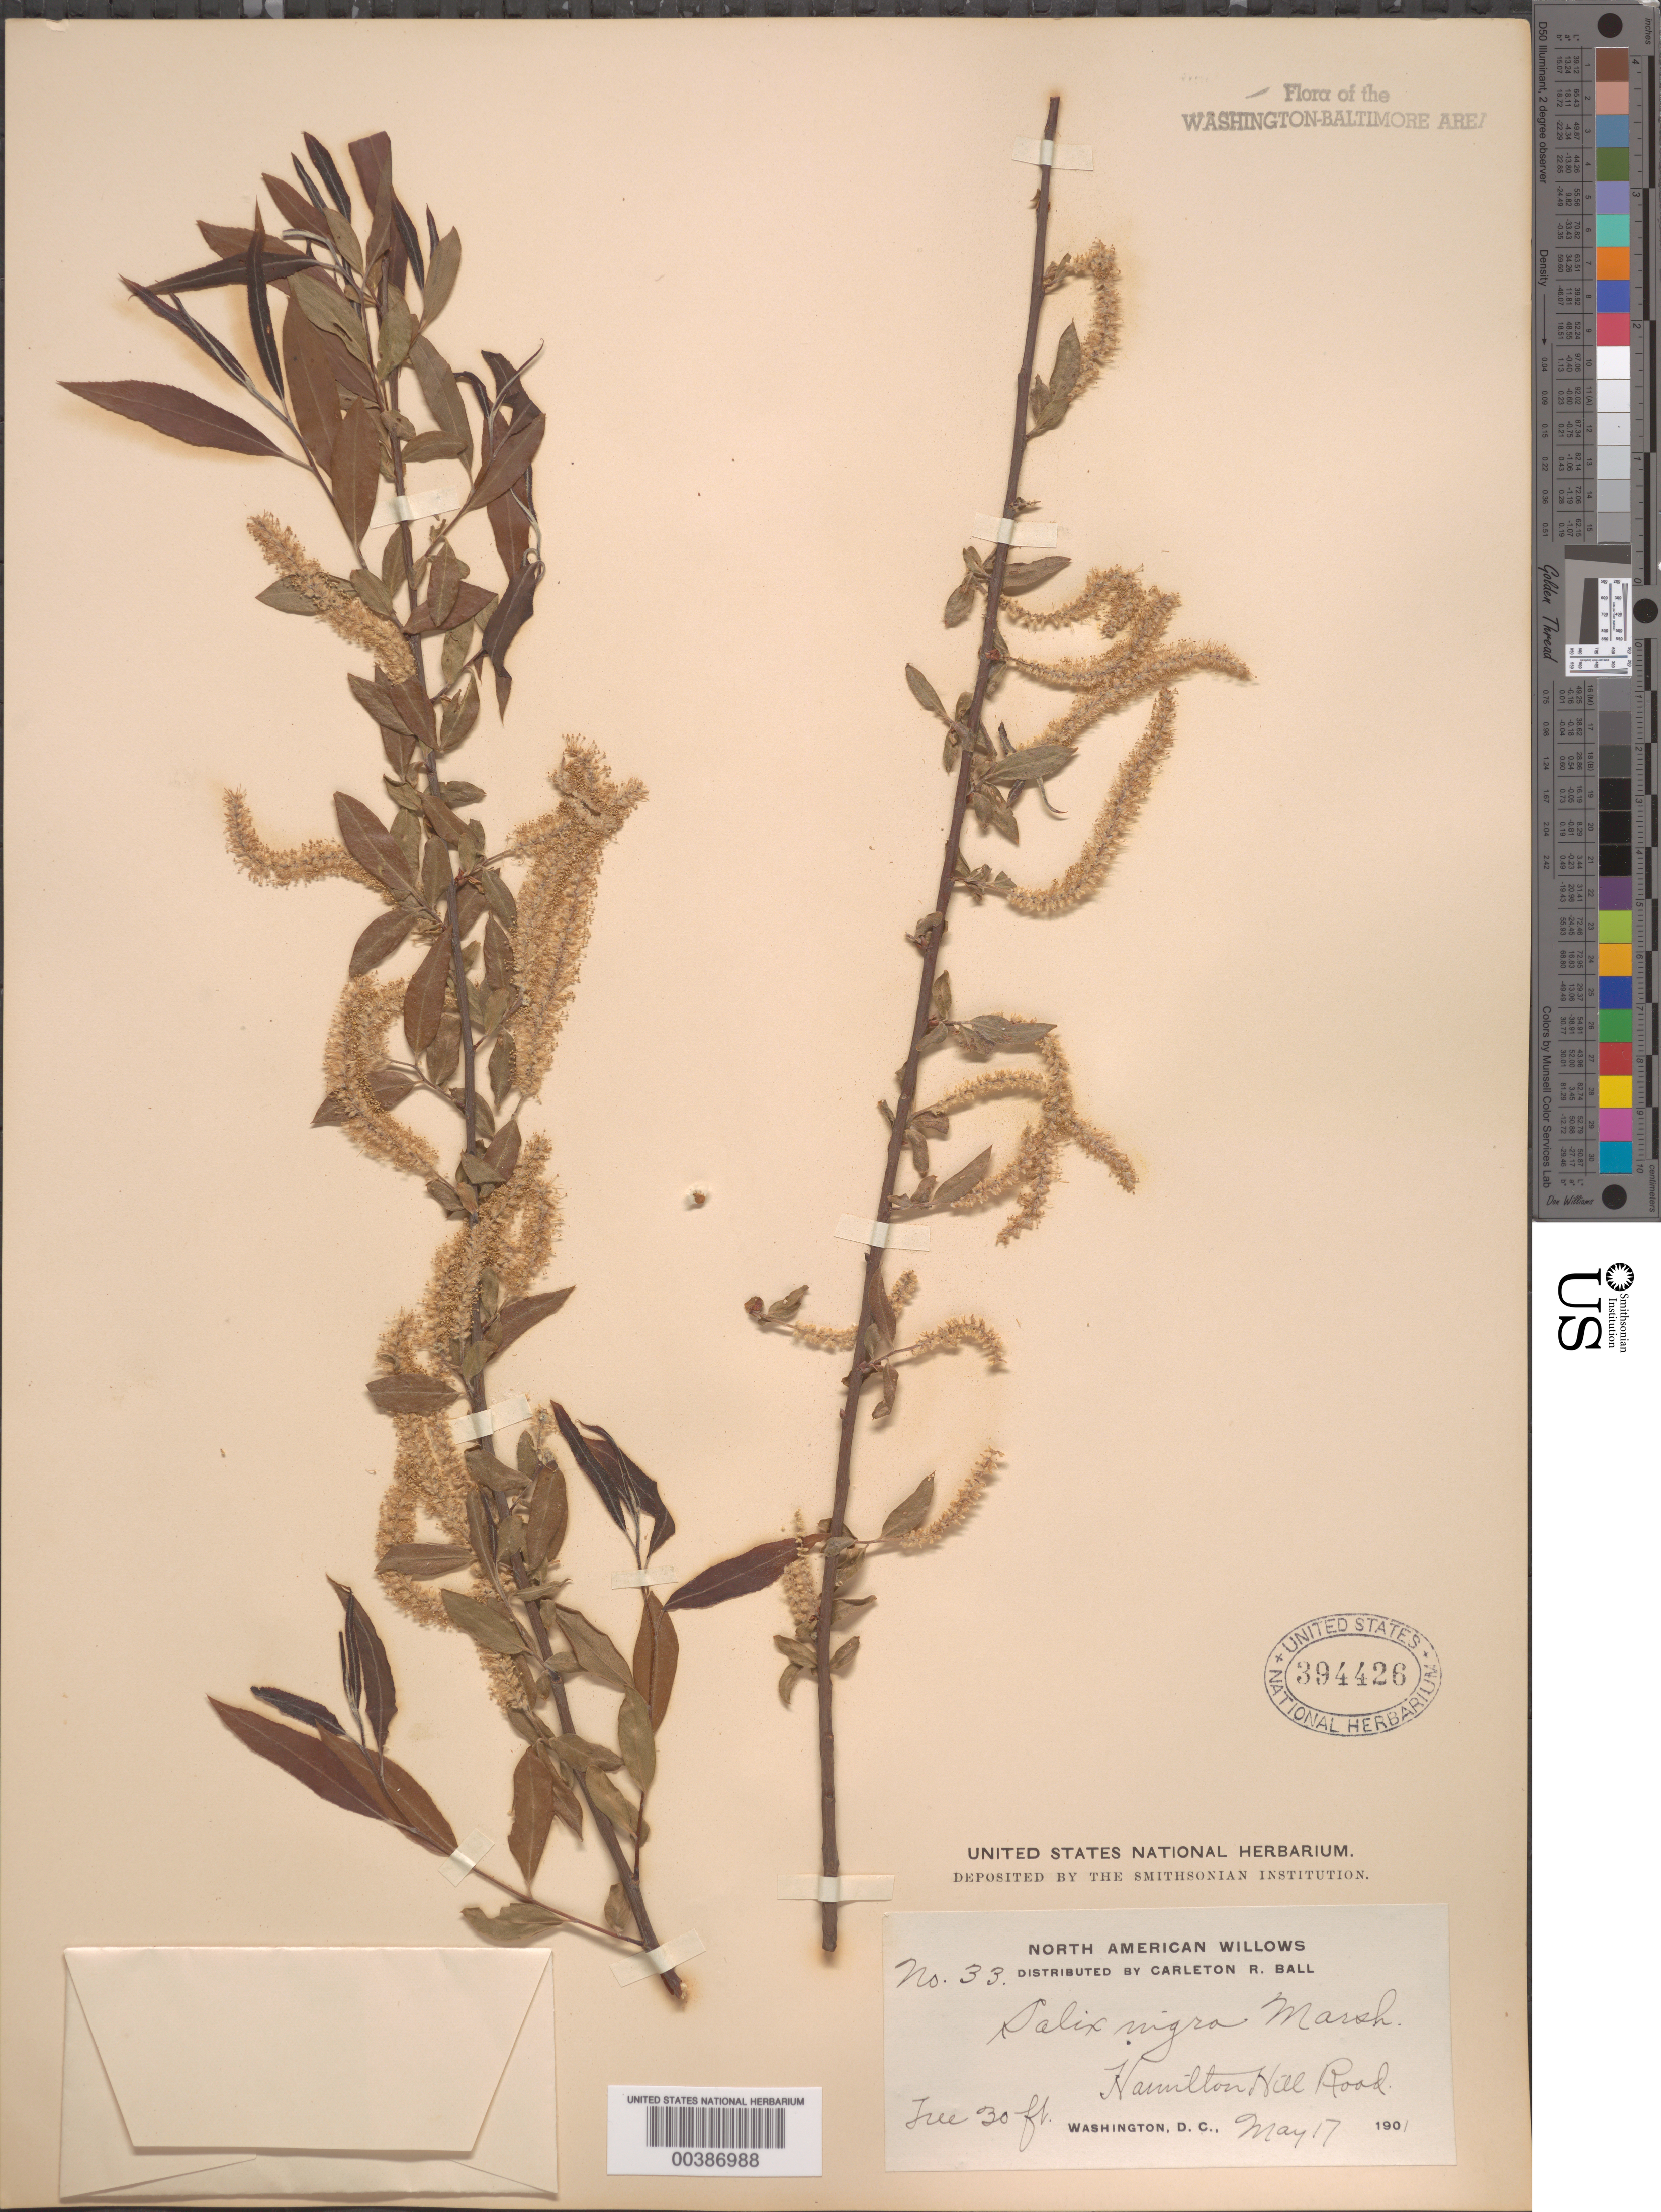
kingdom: Plantae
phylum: Tracheophyta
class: Magnoliopsida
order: Malpighiales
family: Salicaceae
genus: Salix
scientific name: Salix nigra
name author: Marshall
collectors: C. R. Ball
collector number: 33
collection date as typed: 17 May 1901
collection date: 1901-05-17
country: United States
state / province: District of Columbia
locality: Hamilton Hill road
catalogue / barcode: US 394426